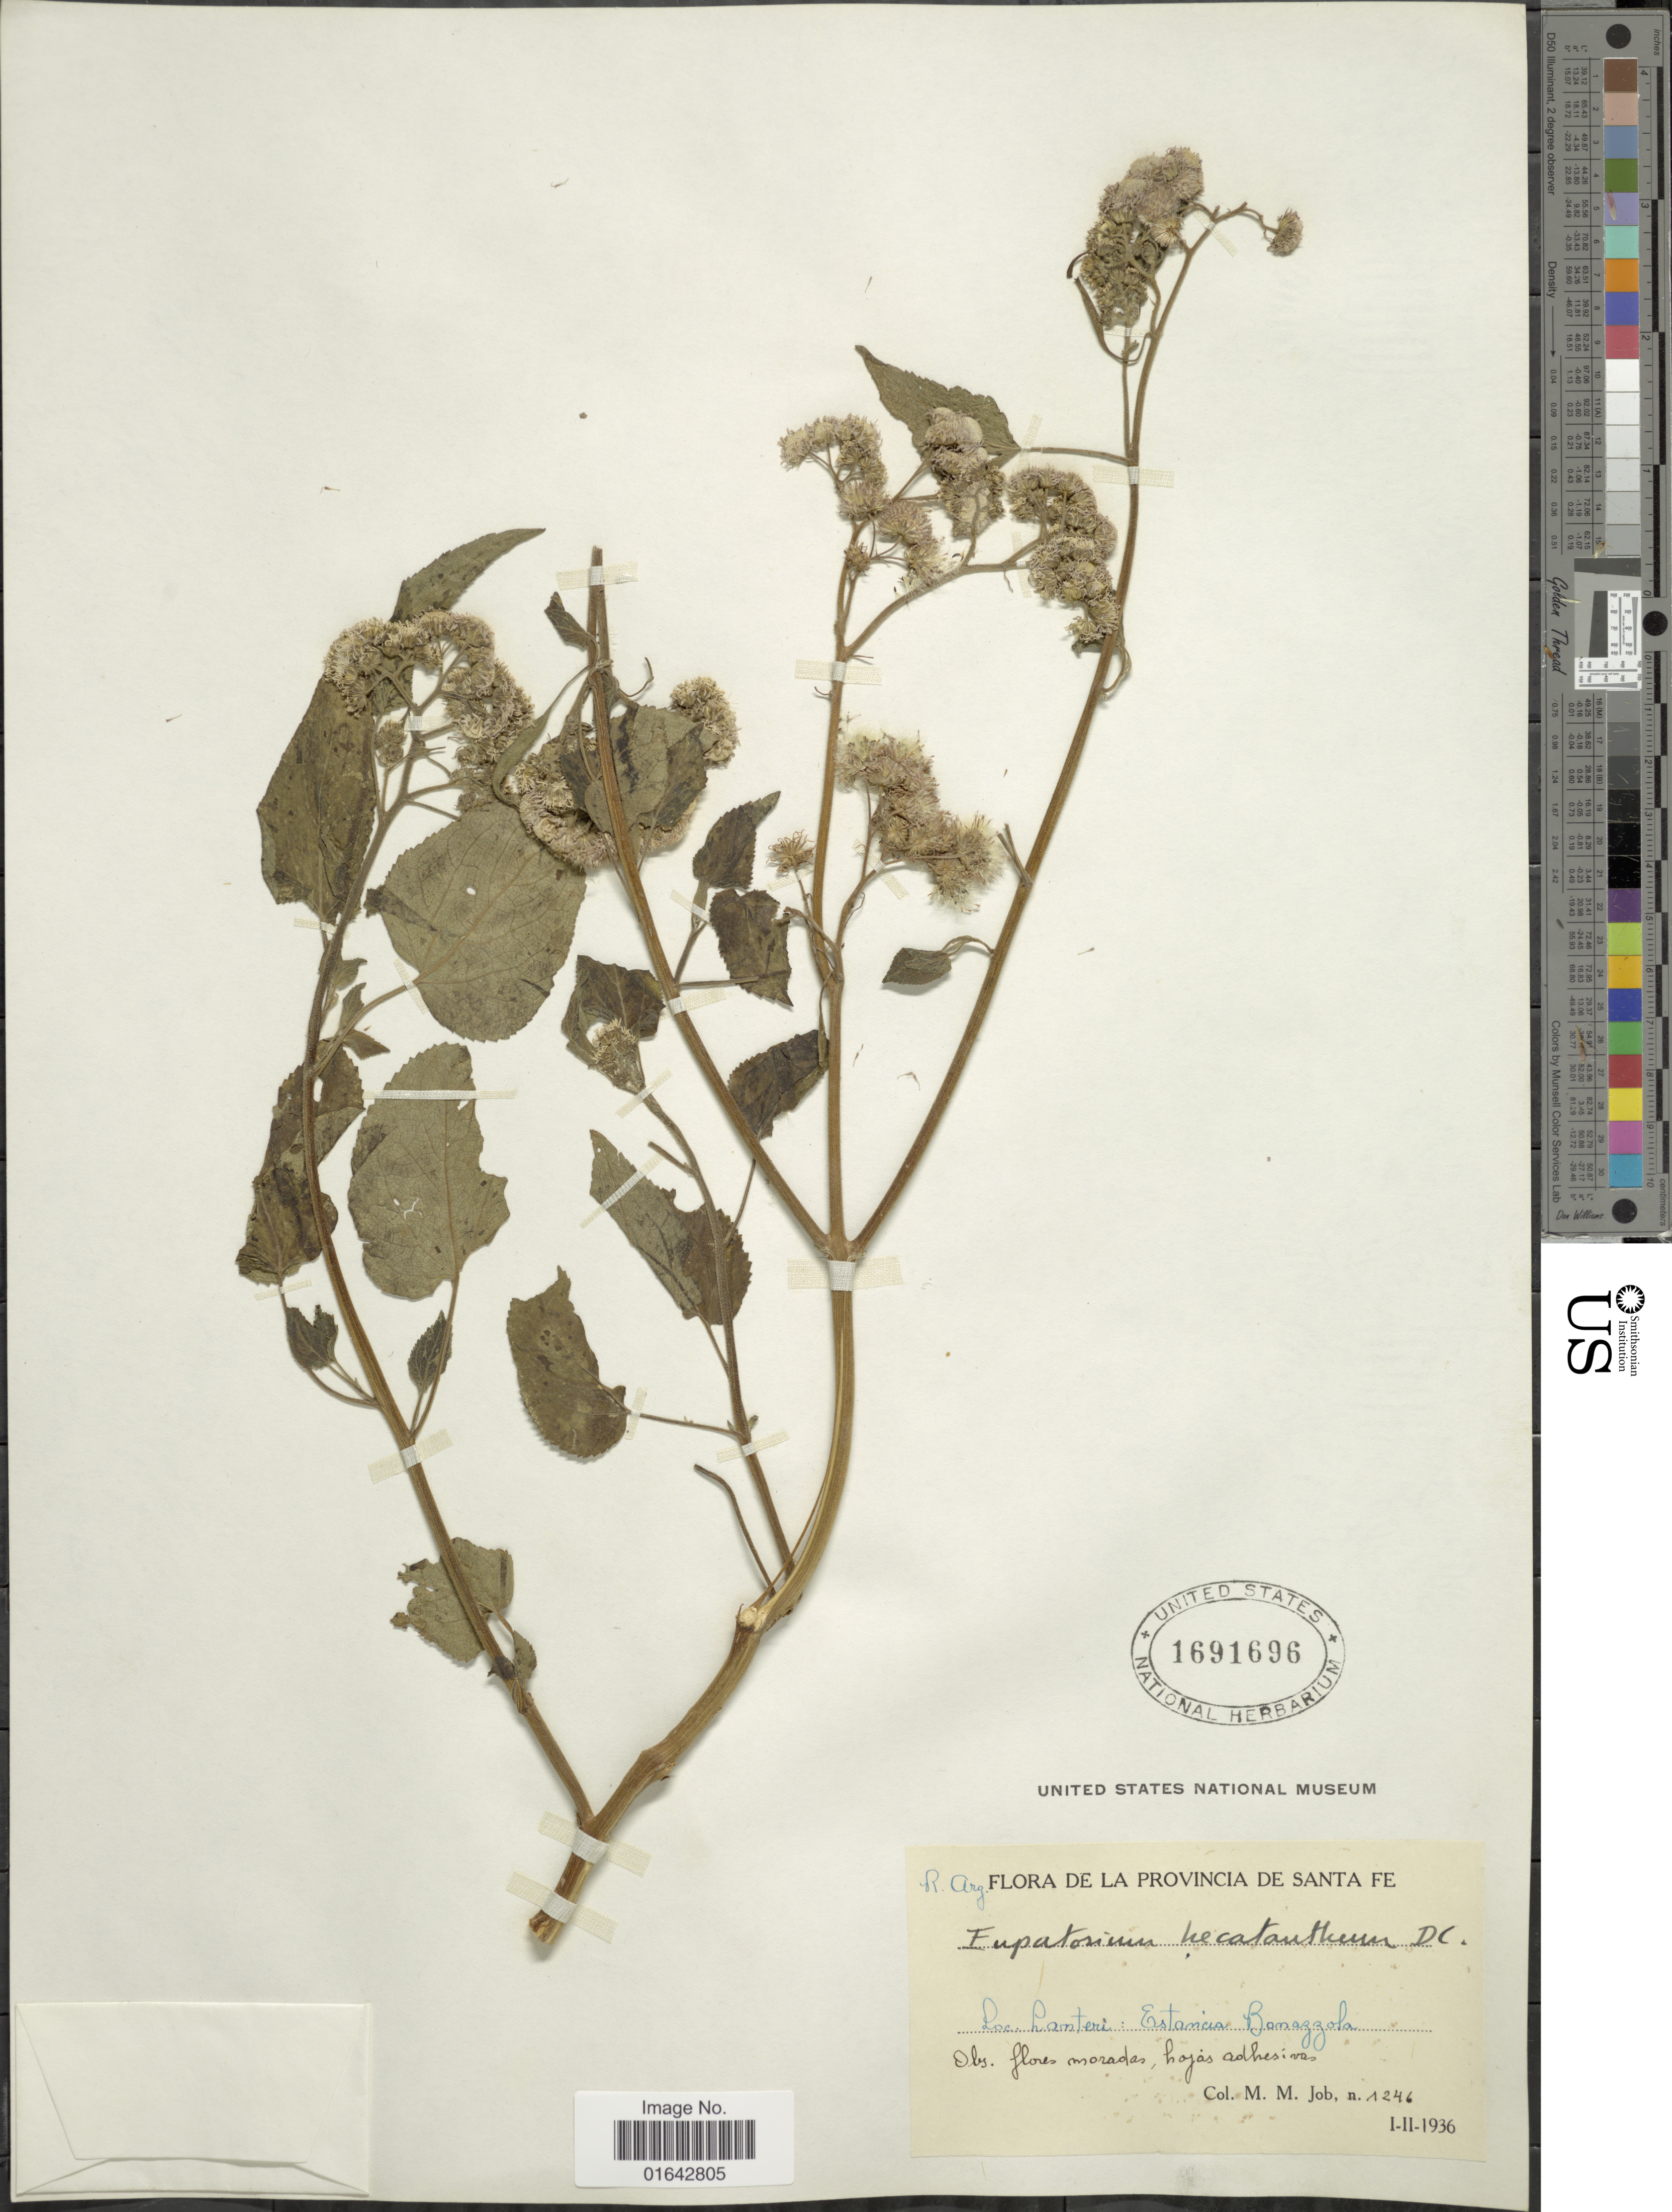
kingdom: Plantae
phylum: Tracheophyta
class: Magnoliopsida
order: Asterales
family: Asteraceae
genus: Urolepis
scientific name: Urolepis hecatantha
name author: (DC.) R.M. King & H. Rob.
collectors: M. Job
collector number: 1246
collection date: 1936-02-01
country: Argentina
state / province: Santa Fe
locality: La Provincia de Santa Fe, Lanteri, Estancia Bonazzola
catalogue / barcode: US 1691696